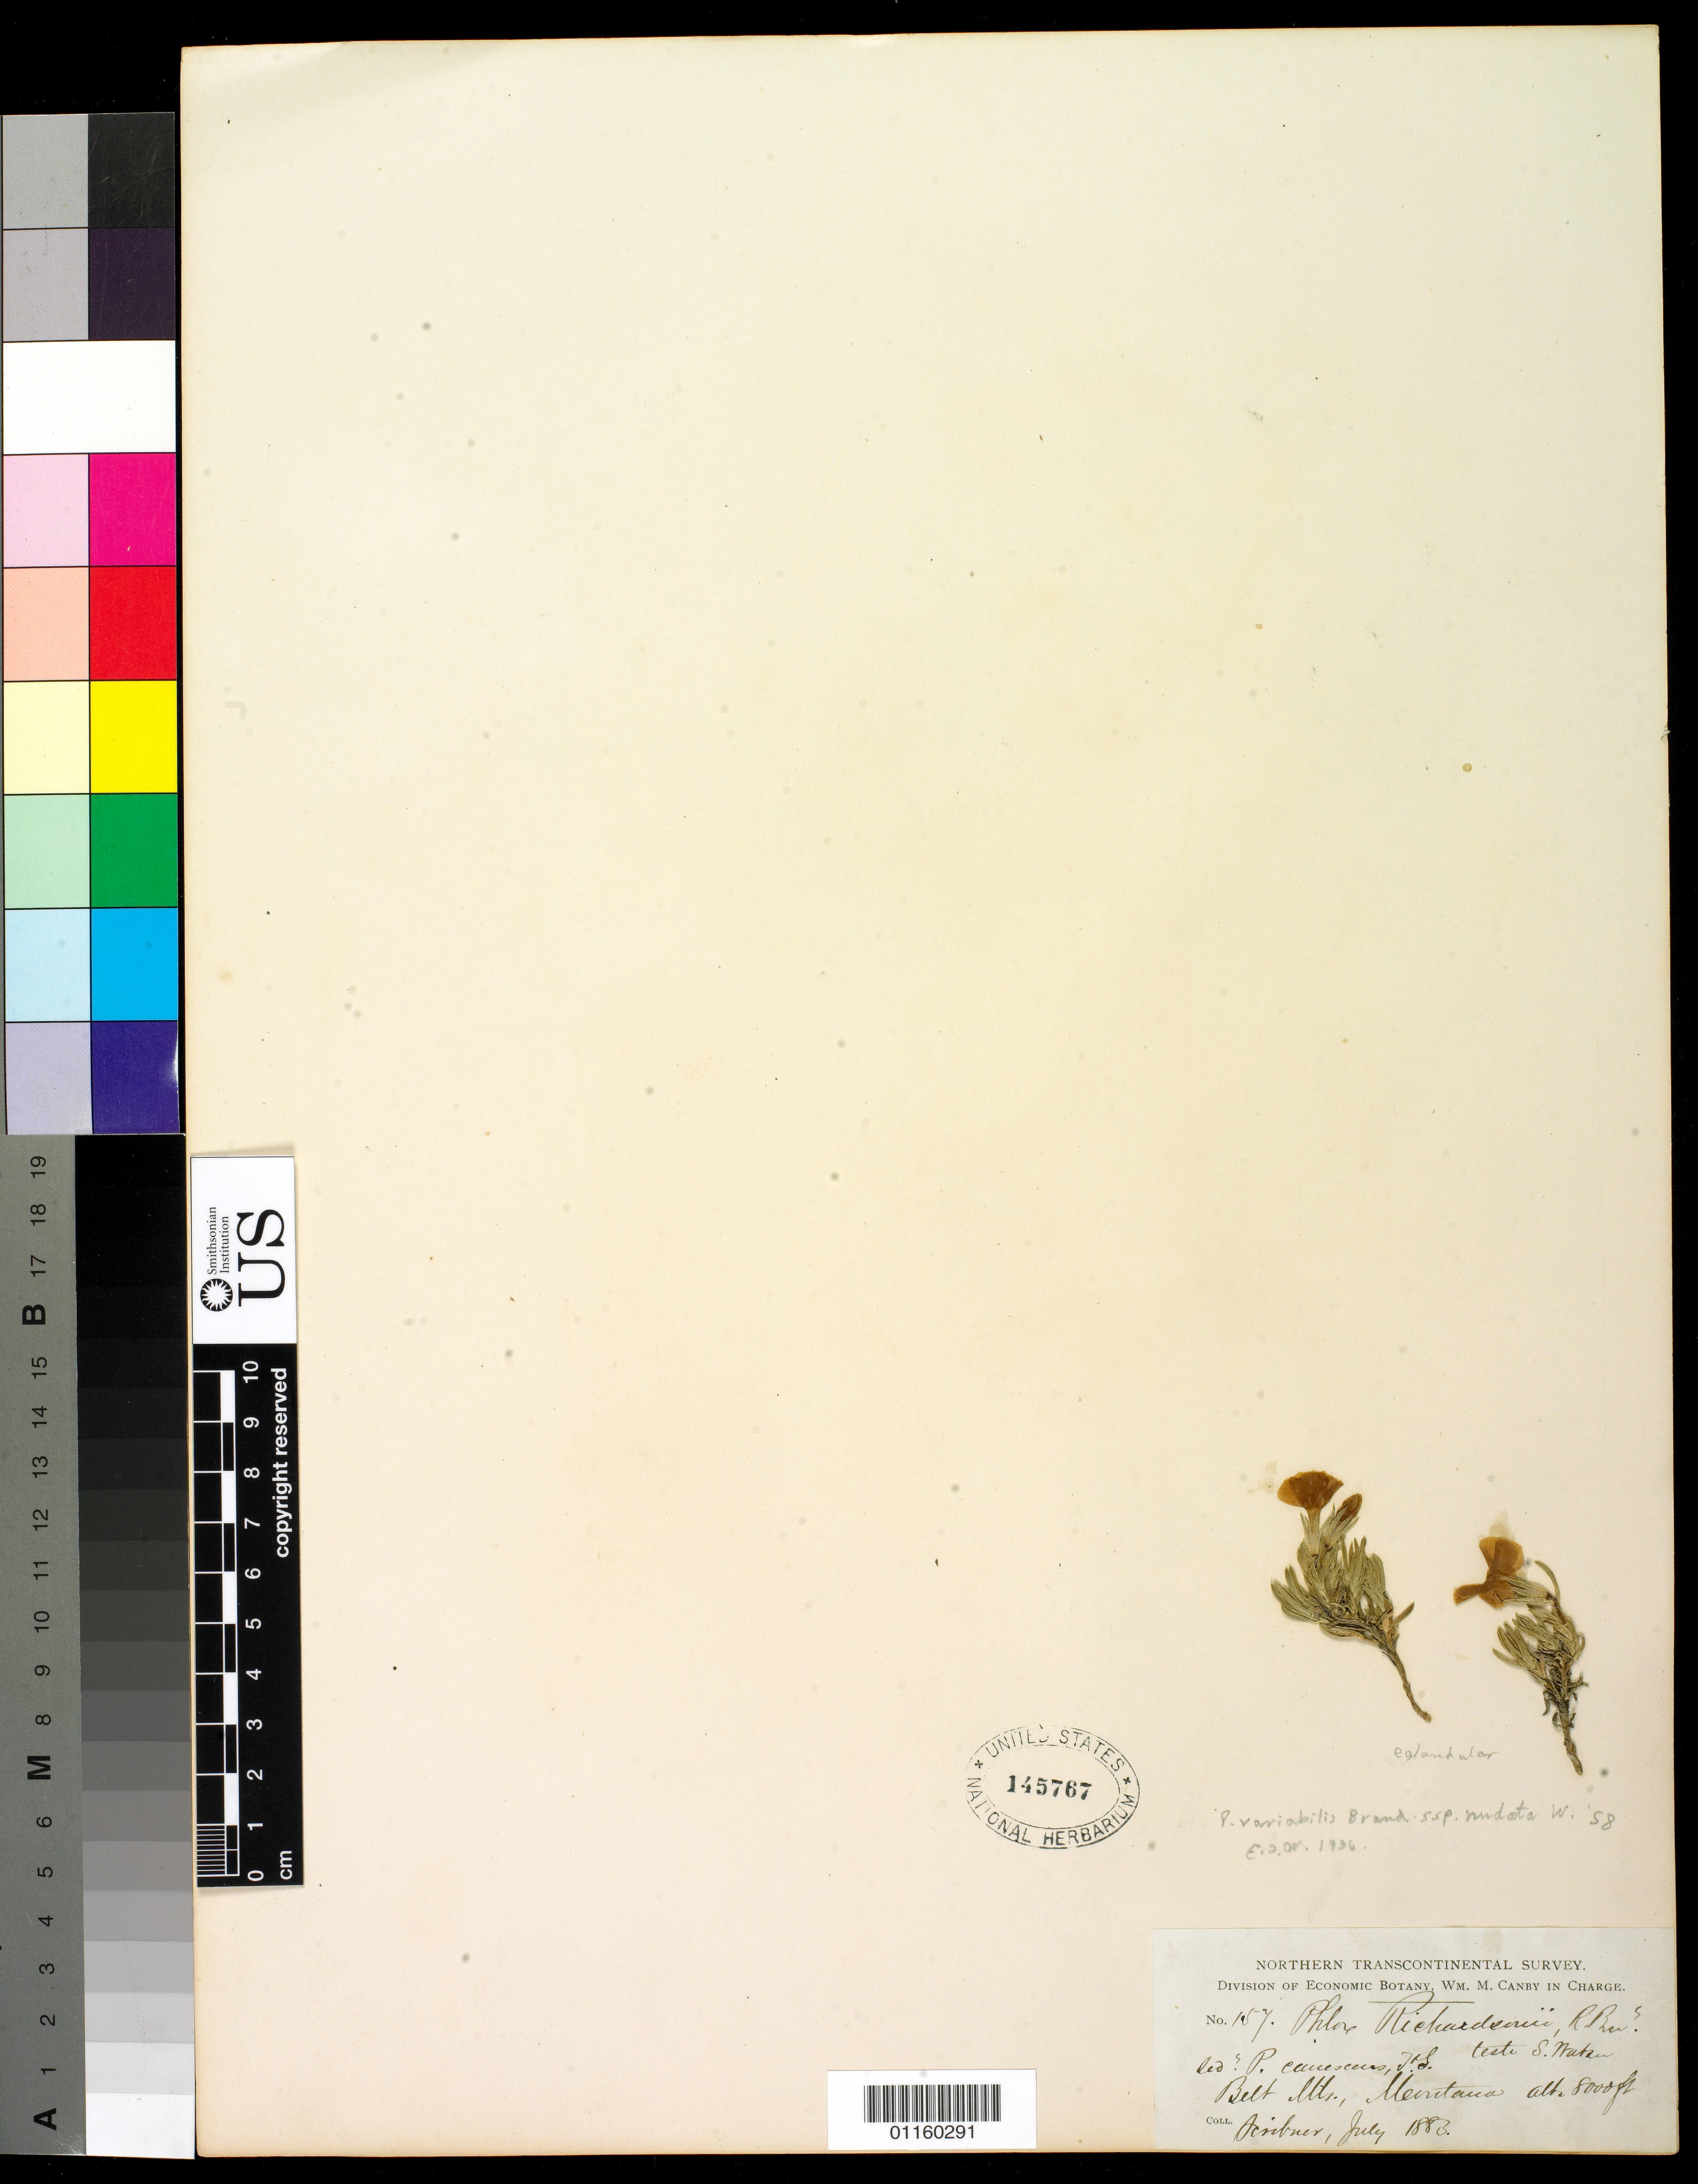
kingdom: Plantae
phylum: Tracheophyta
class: Magnoliopsida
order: Ericales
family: Polemoniaceae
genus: Phlox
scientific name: Phlox richardsonii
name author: Hook.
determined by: Mayfield, M. H.; Ferguson, C. J.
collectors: F. L. Scribner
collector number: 157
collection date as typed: Jul 1883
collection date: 1883-07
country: United States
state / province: Montana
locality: Belt Mts.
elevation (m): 2438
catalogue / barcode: US 145767